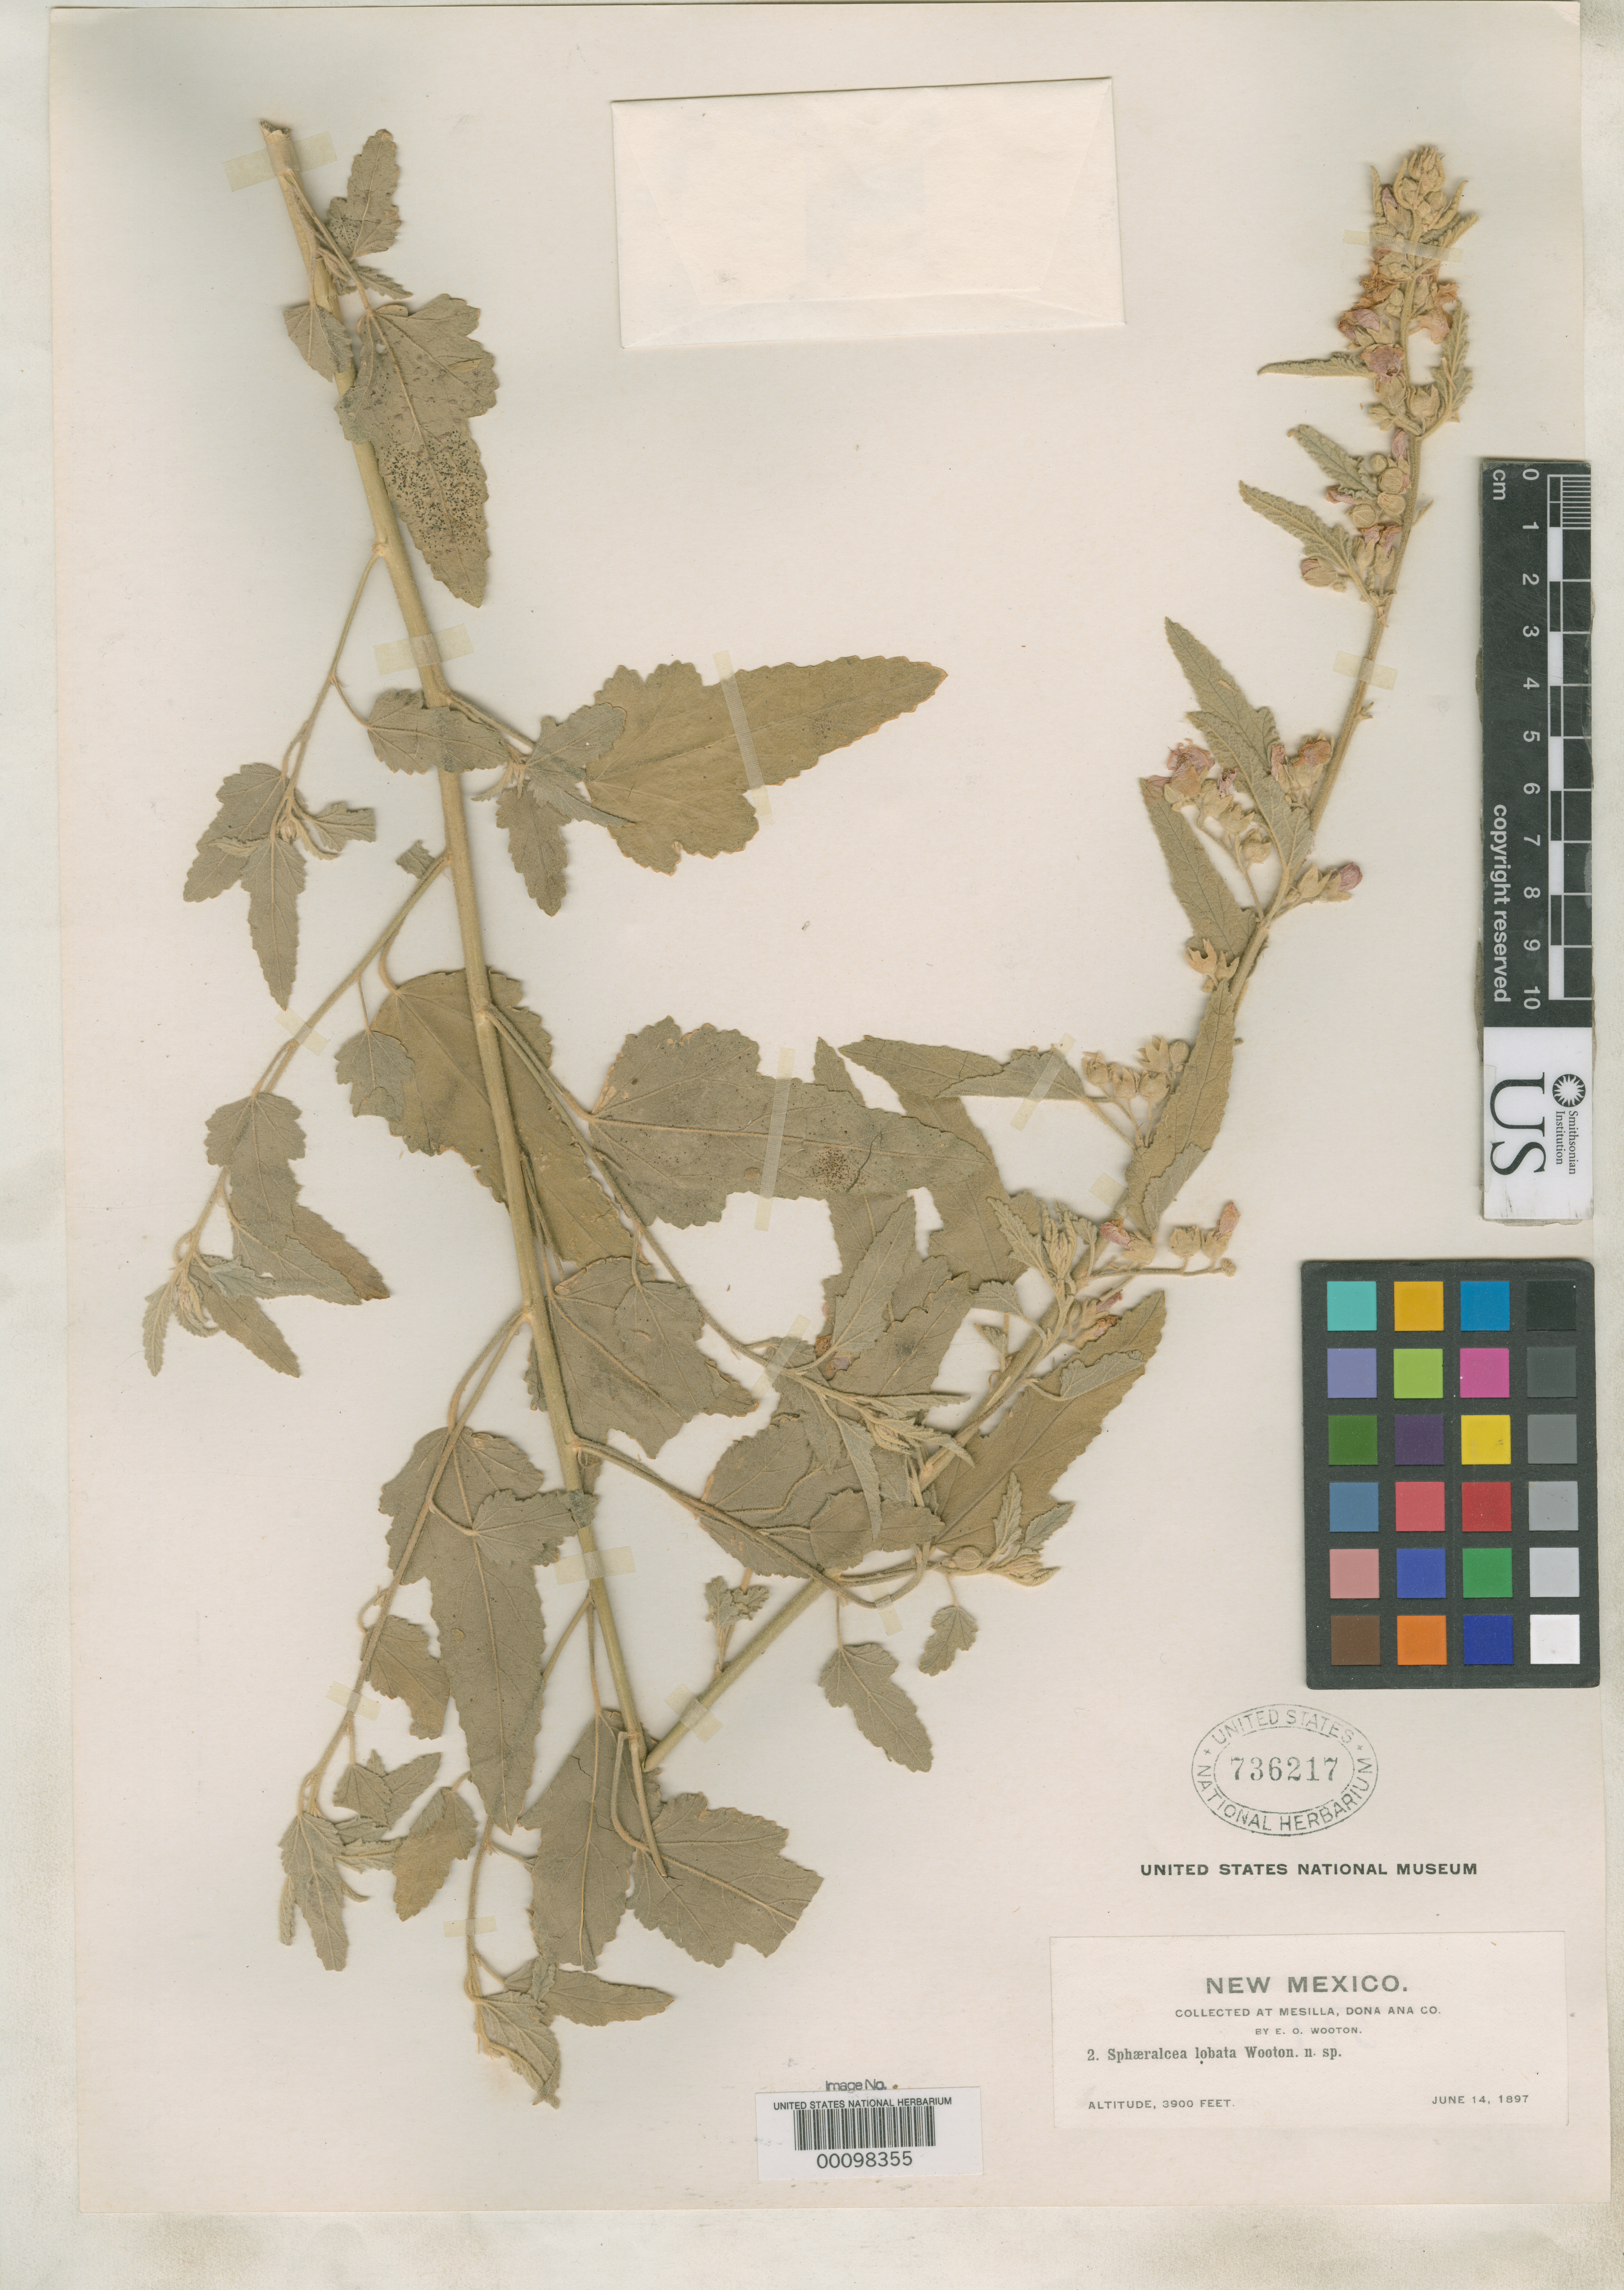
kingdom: Plantae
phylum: Tracheophyta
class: Magnoliopsida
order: Malvales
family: Malvaceae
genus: Sphaeralcea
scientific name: Sphaeralcea lobata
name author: Wooton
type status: Isotype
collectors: E. O. Wooton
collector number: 2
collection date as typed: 14 Jun 1897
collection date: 1897-06-14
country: United States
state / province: New Mexico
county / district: Dona Ana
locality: Mesilla.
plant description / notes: Protologue cites collection date as "July 14", apparently erroneously.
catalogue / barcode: US 736217